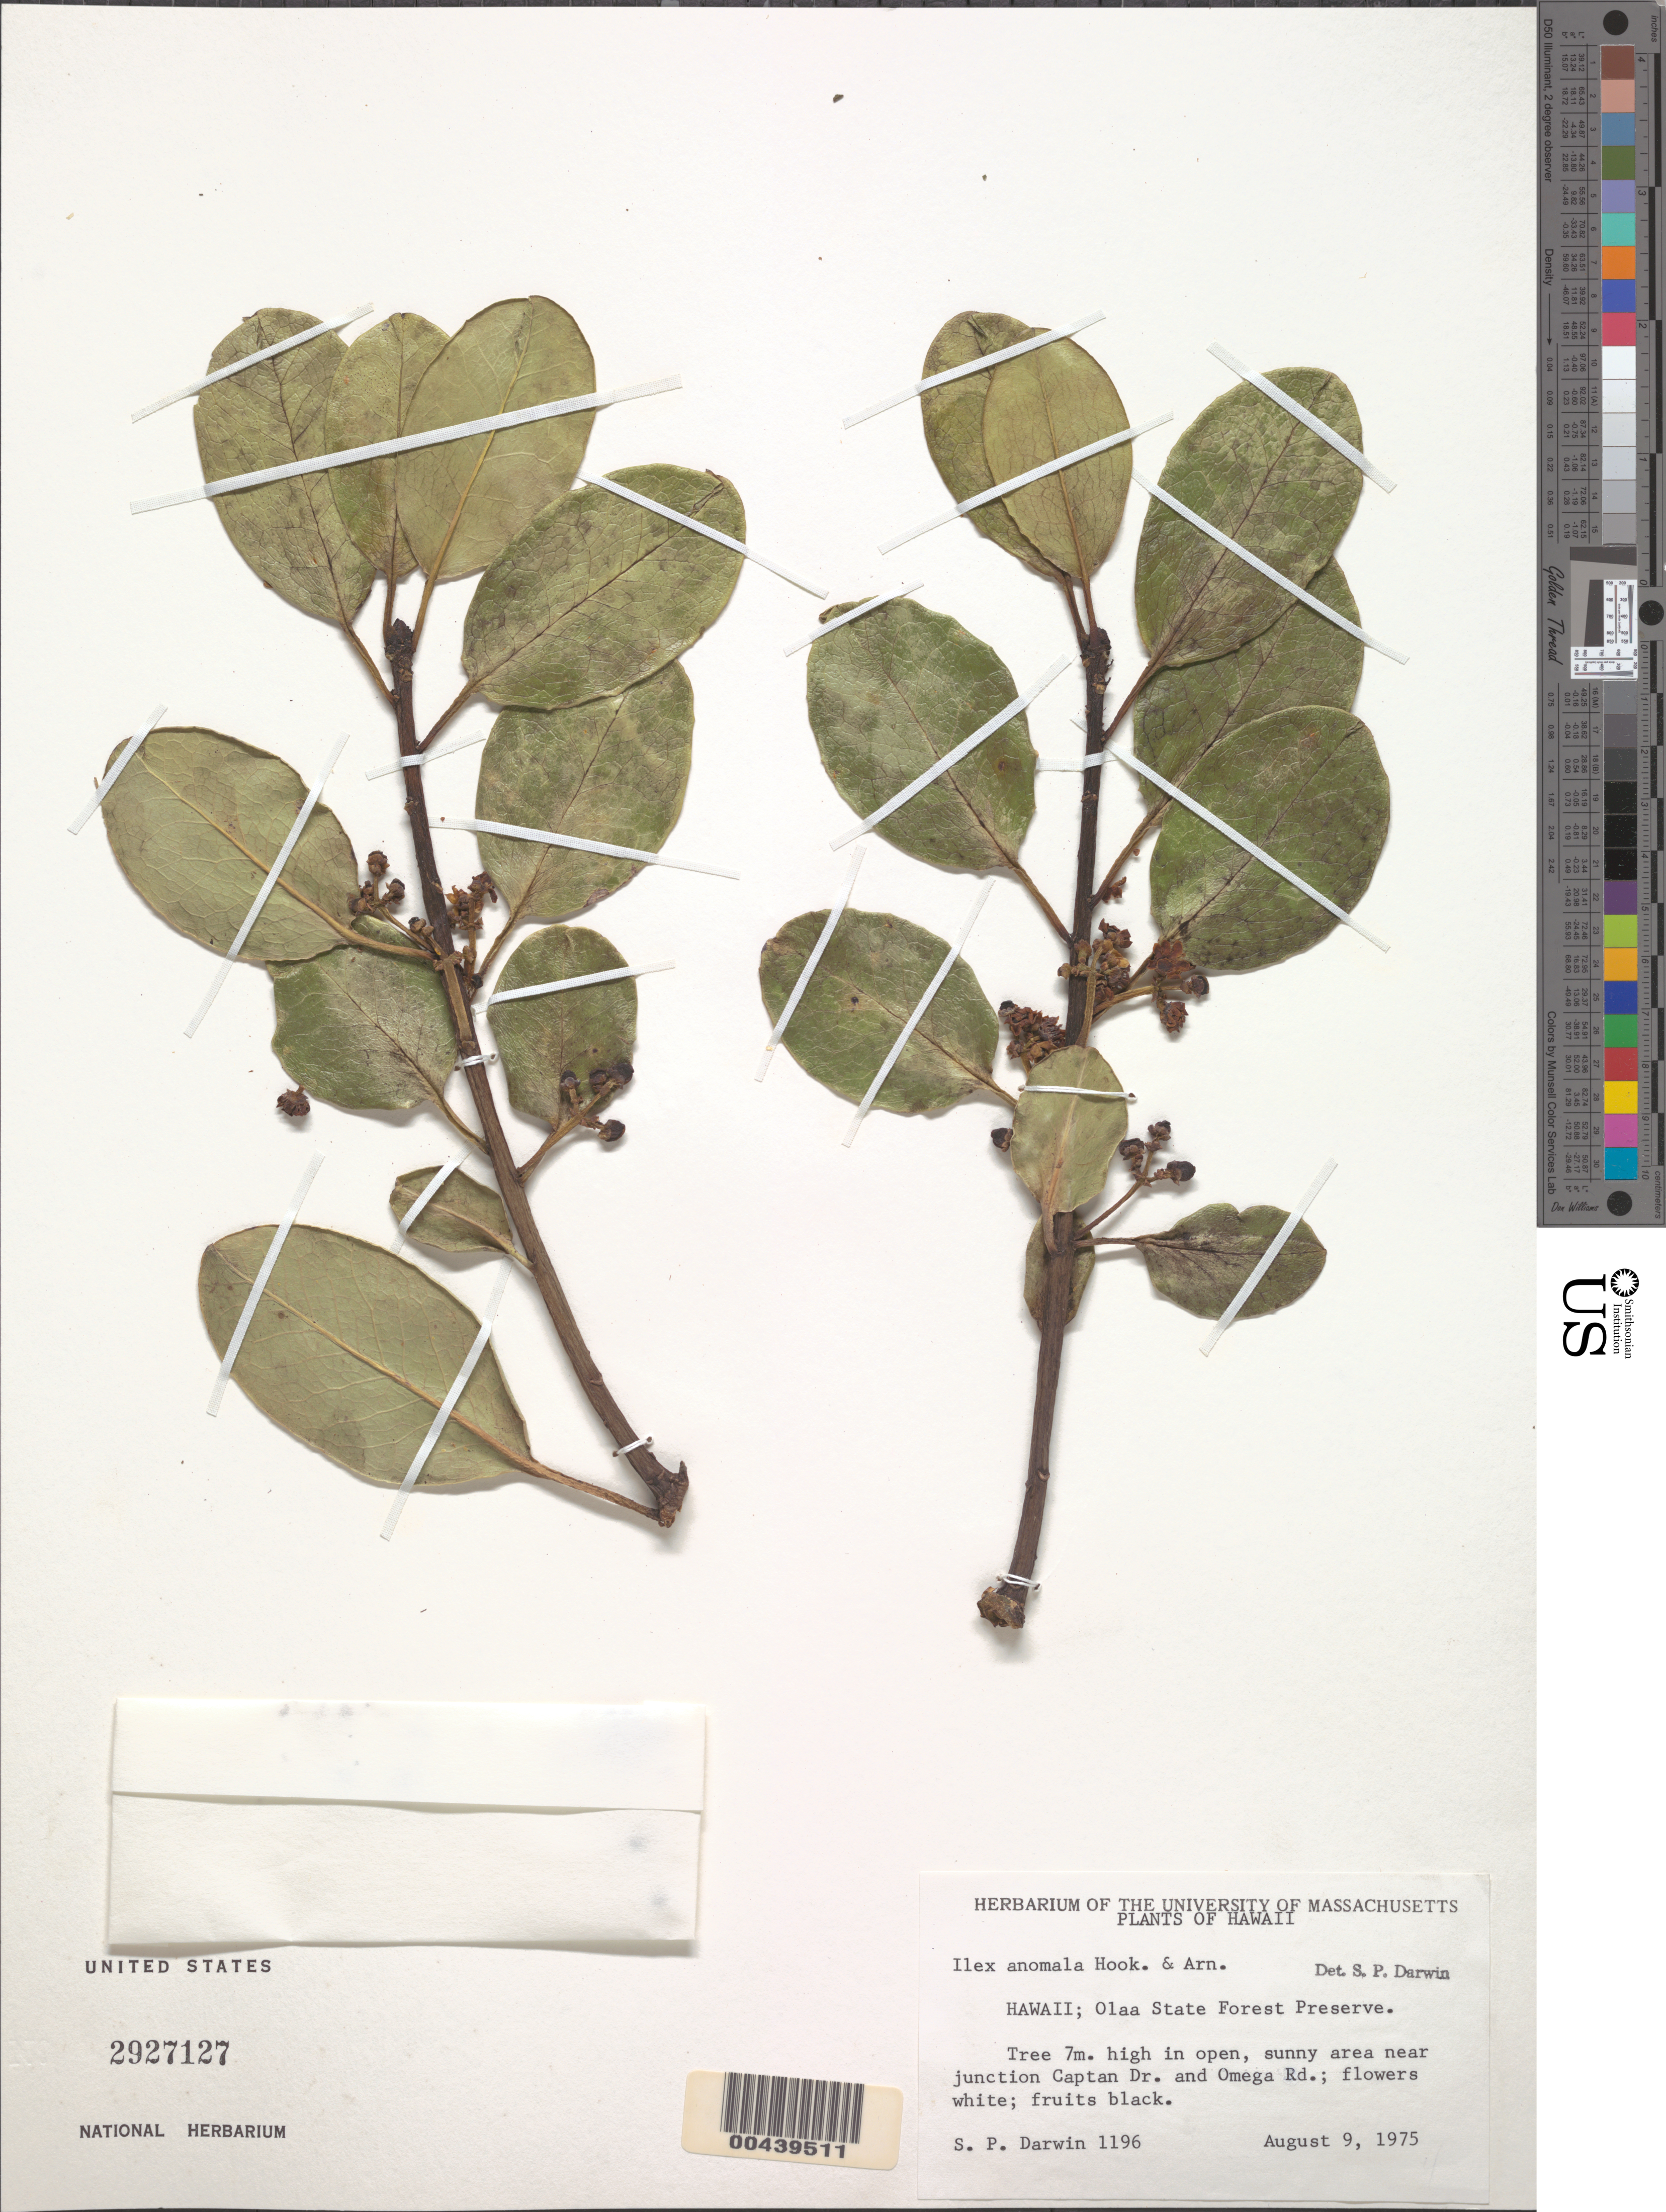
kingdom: Plantae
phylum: Tracheophyta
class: Magnoliopsida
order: Aquifoliales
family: Aquifoliaceae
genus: Ilex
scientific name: Ilex anomala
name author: Hook. & Arn.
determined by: Darwin, S. P.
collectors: S. P. Darwin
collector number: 1196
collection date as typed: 9 Aug 1975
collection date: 1975-08-09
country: United States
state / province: Hawaii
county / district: Hawaii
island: Hawaii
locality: Olaa State Forest Preserve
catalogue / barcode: US 2927127